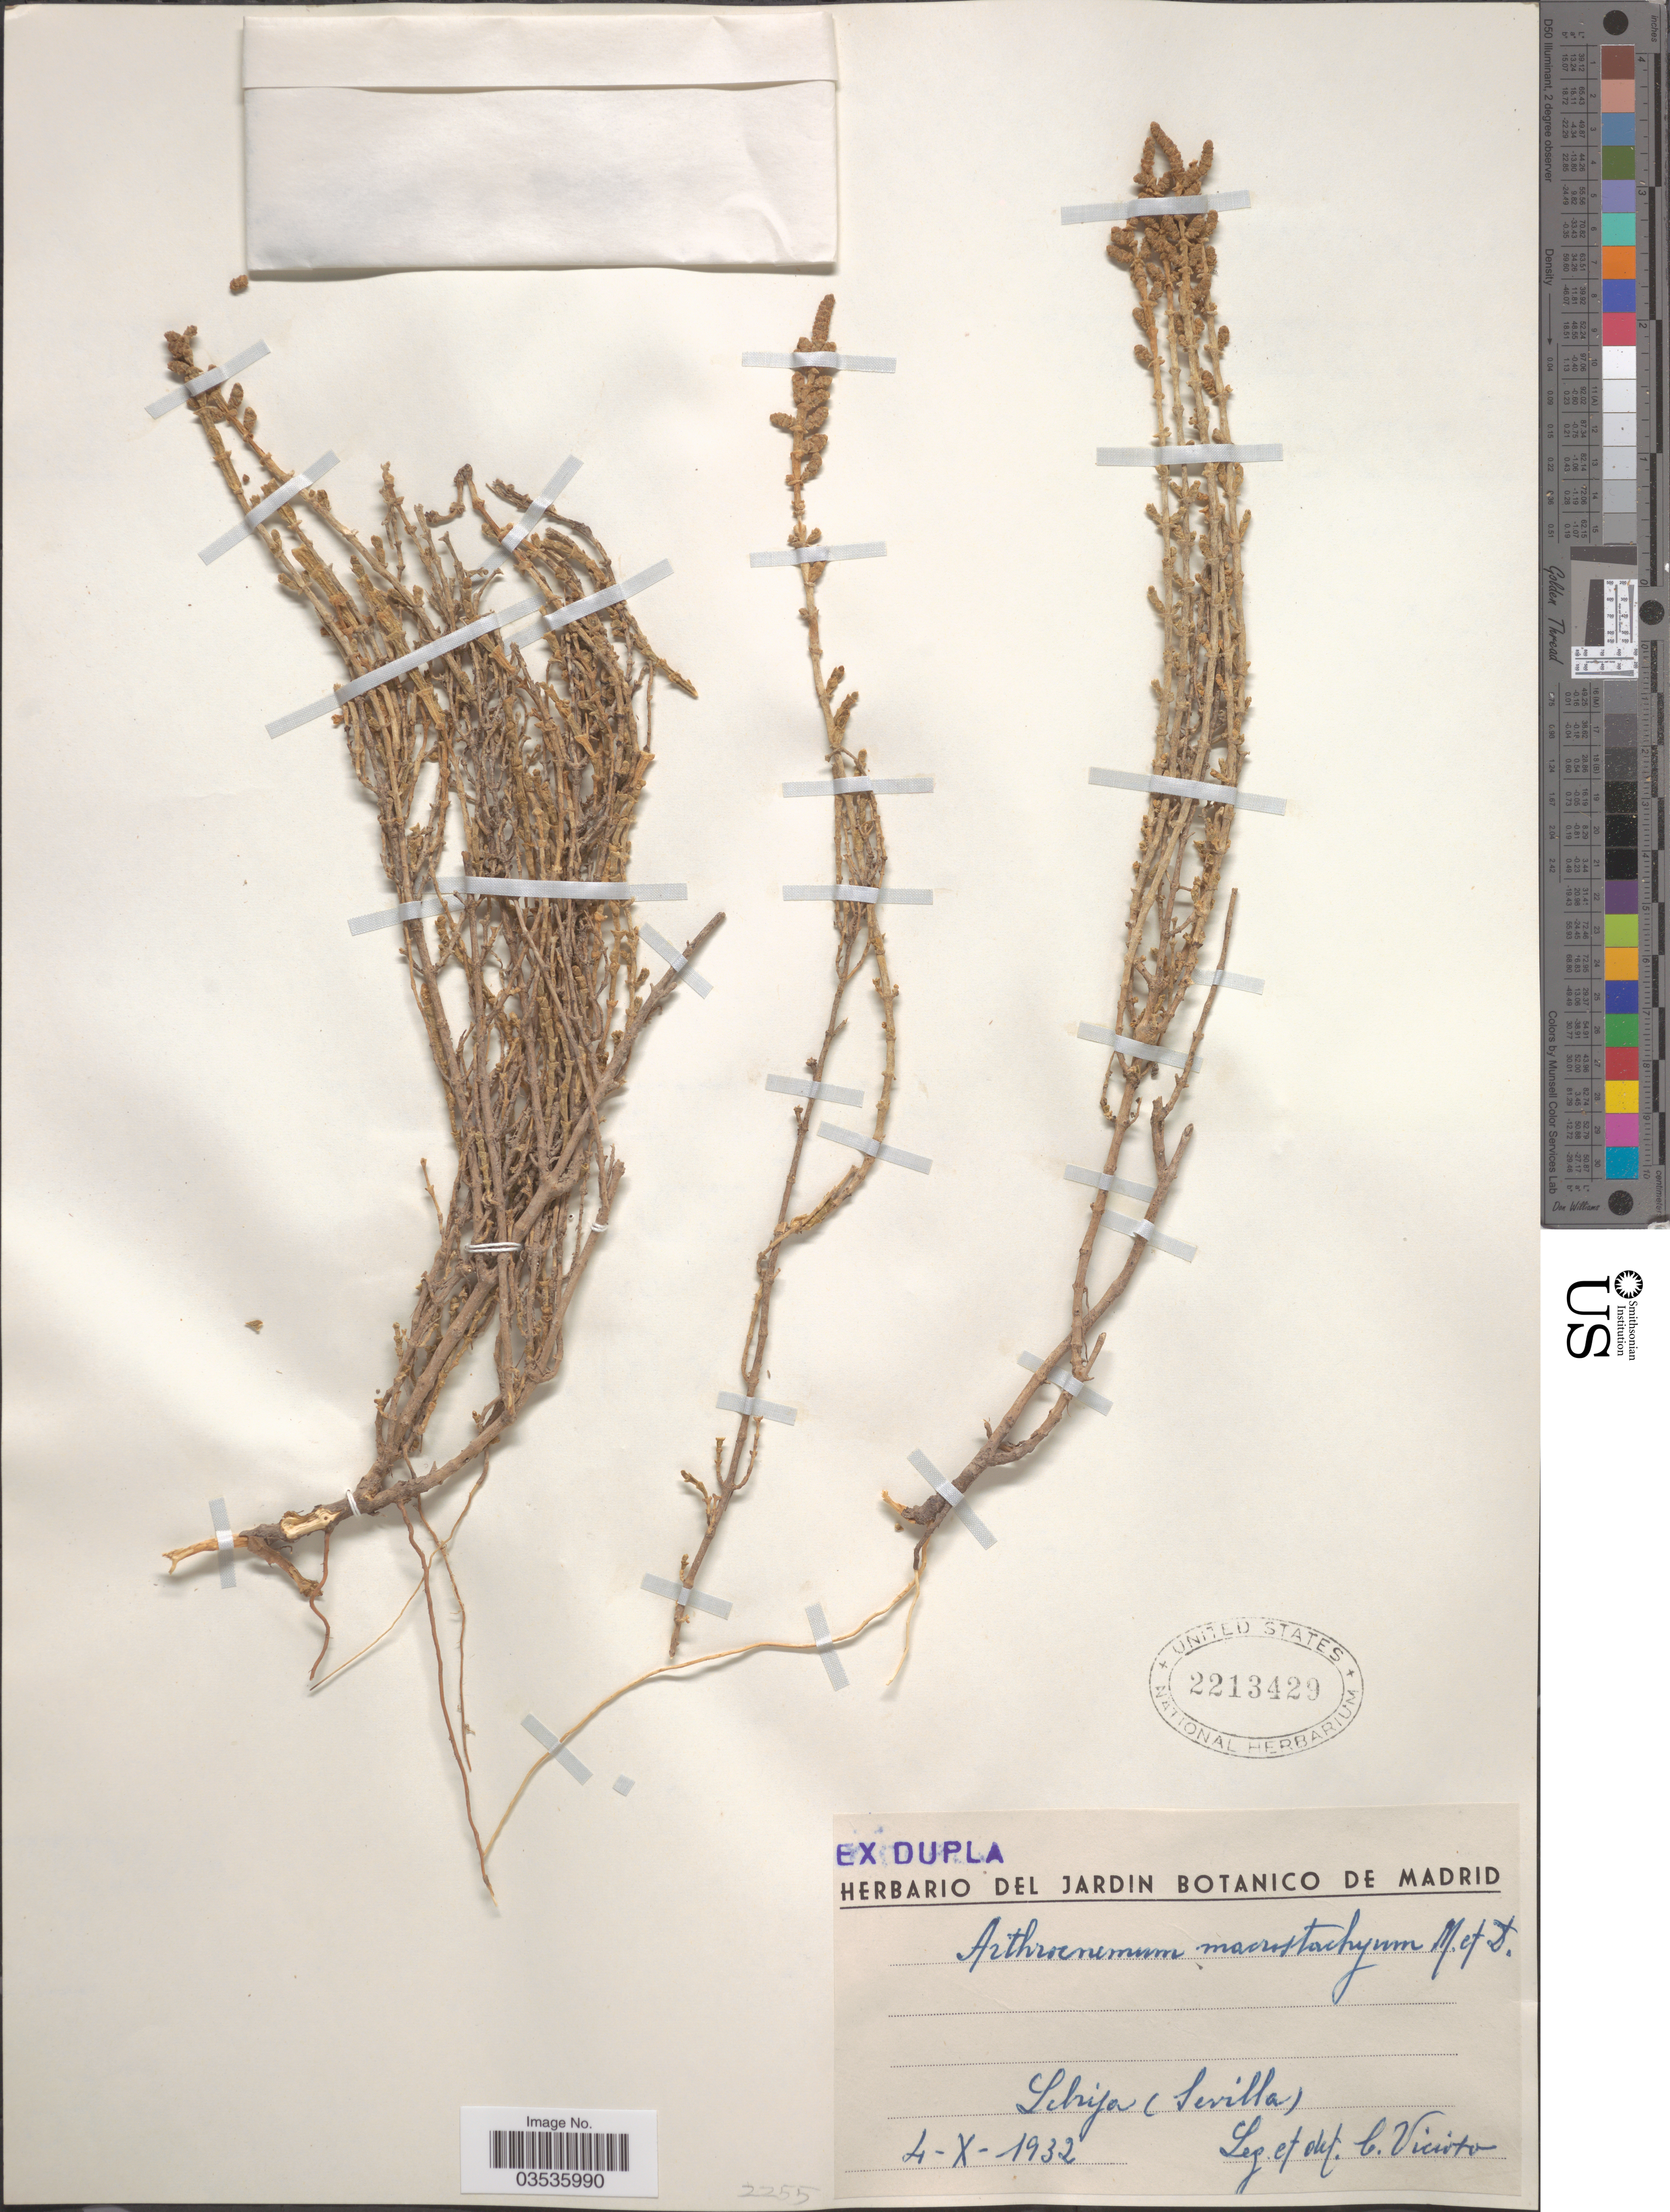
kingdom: Plantae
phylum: Tracheophyta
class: Magnoliopsida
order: Caryophyllales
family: Amaranthaceae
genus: Arthrocaulon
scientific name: Arthrocaulon macrostachyum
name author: (Moric.) Piirainen & G. Kadereit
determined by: Strong, Mark T., (BOT), Smithsonian Institution - National Museum of Natural History (UNITED STATES)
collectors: C. Vicioso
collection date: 1932-10-04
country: Spain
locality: Lebrija (Sevilla).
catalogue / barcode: US 2213429